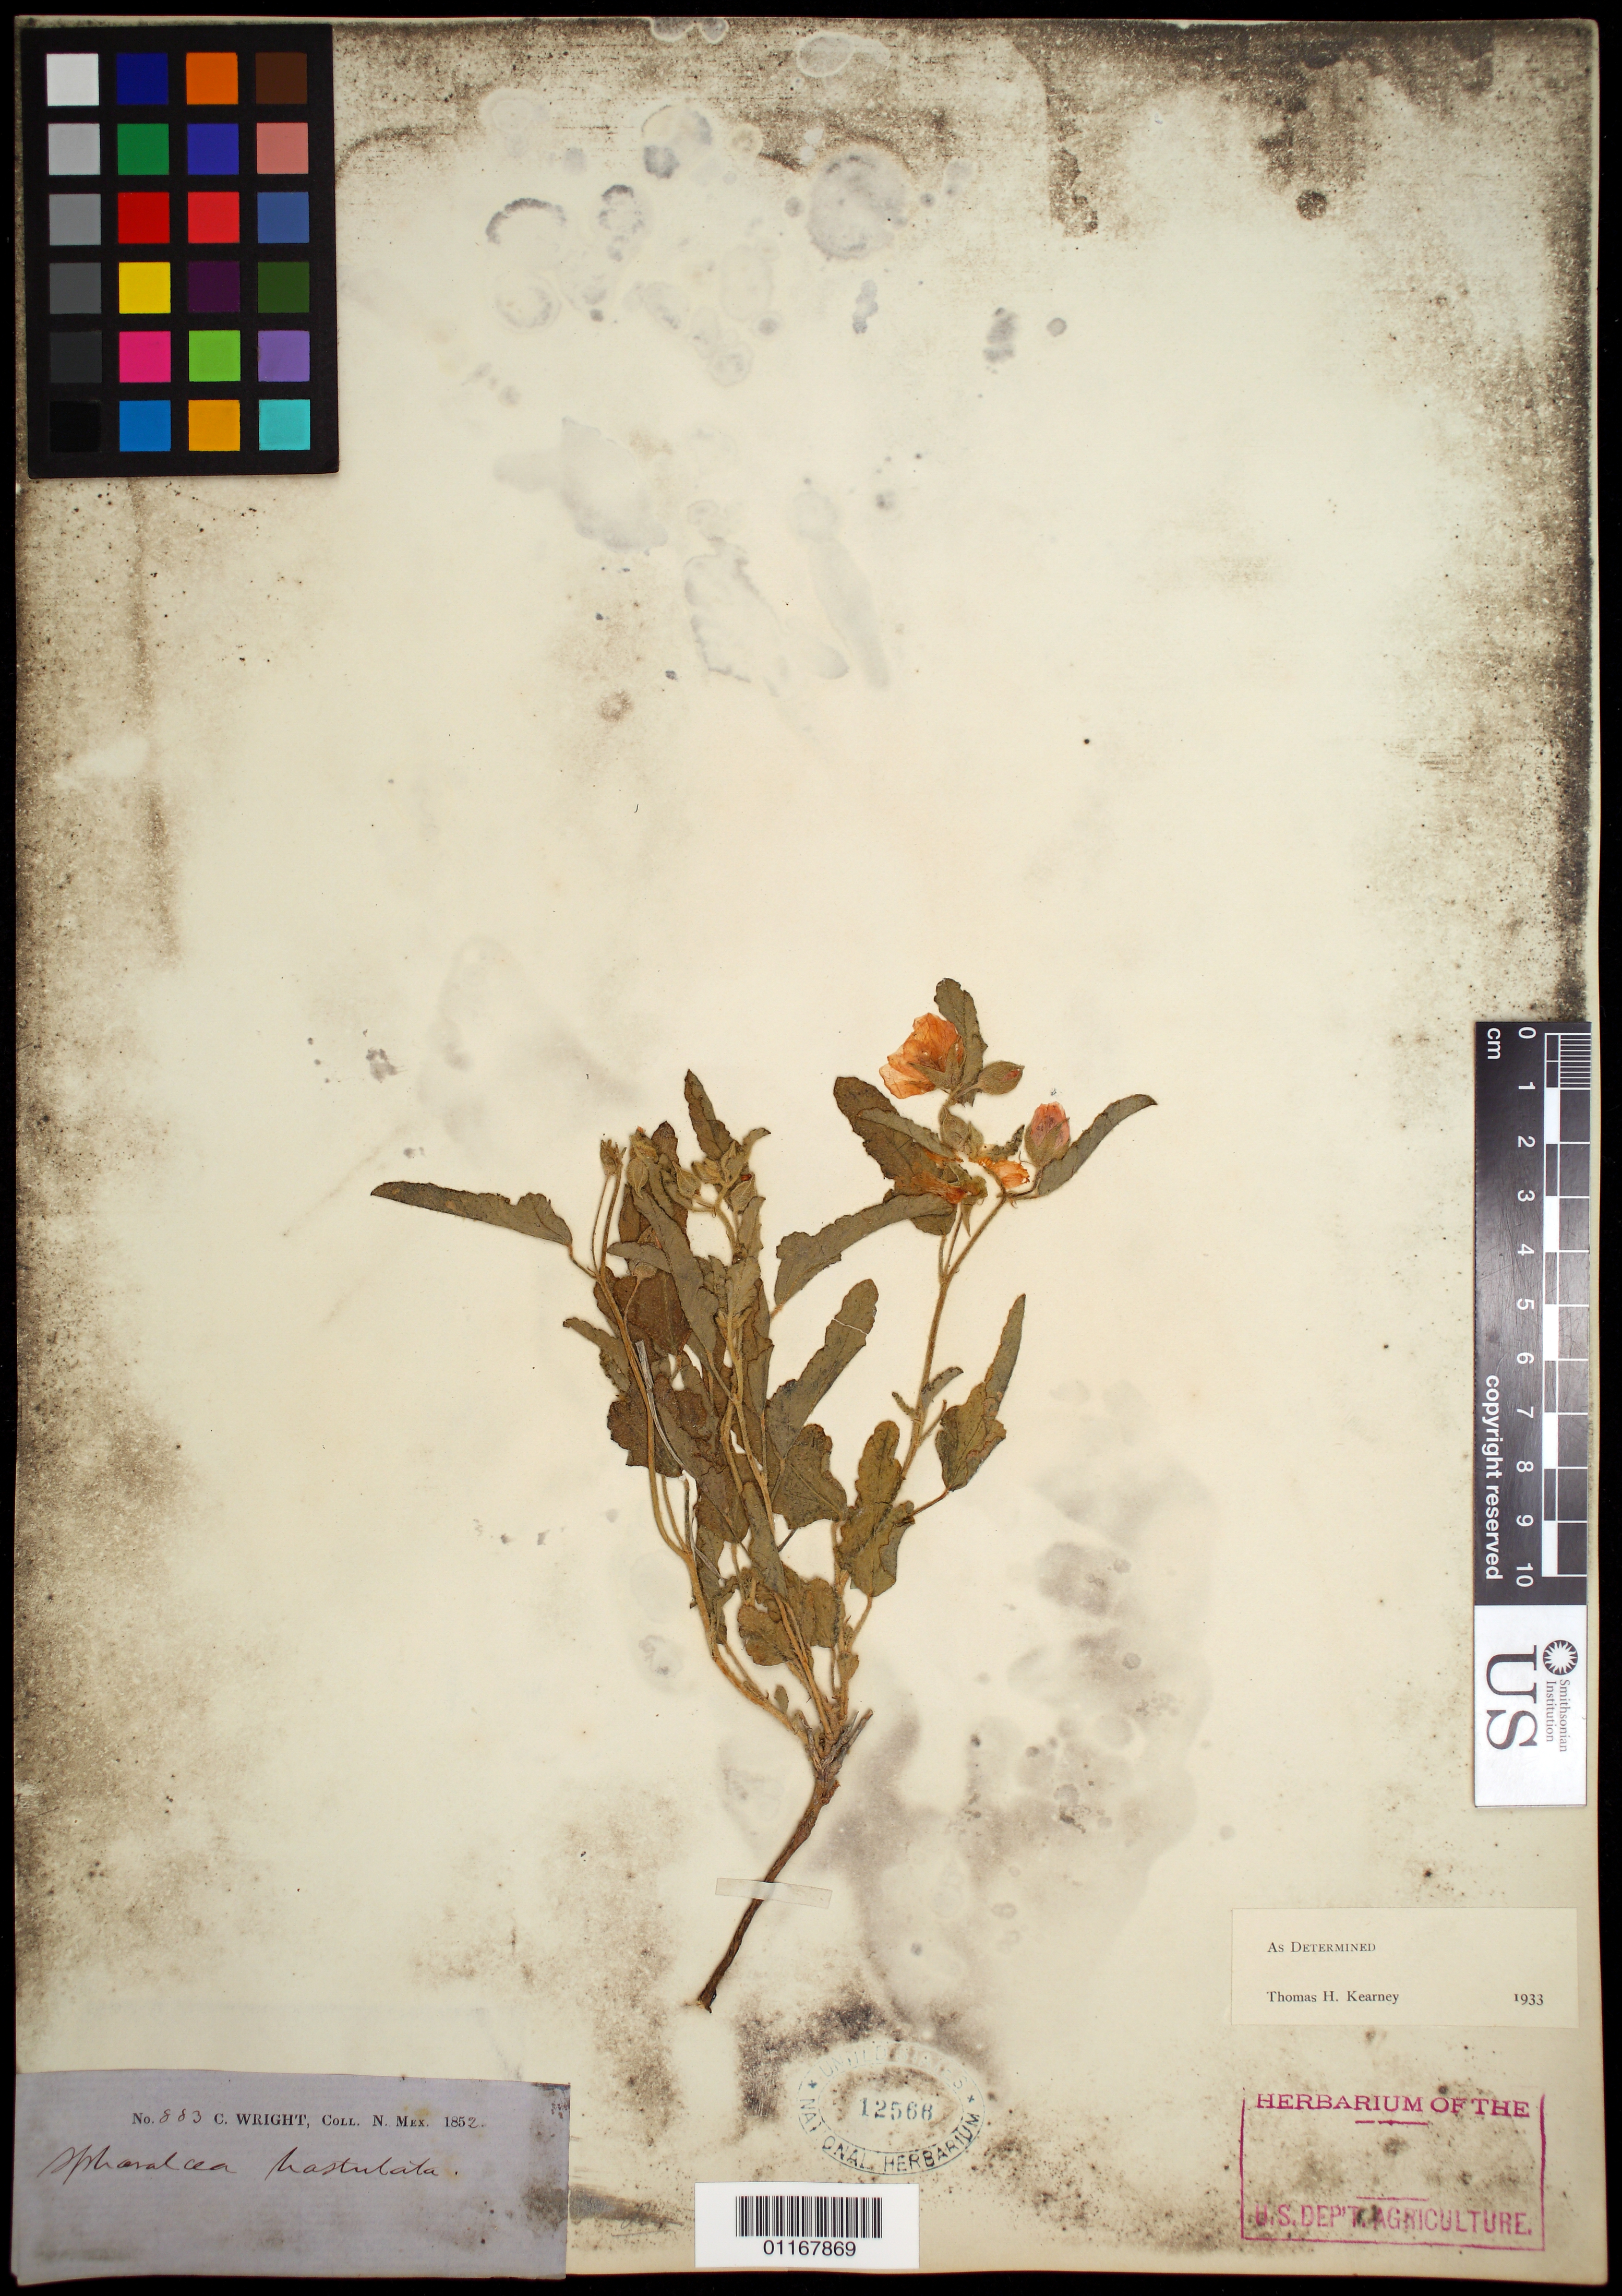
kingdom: Plantae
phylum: Tracheophyta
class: Magnoliopsida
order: Malvales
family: Malvaceae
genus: Sphaeralcea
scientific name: Sphaeralcea hastulata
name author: A. Gray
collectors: C. Wright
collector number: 883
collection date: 1852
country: United States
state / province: New Mexico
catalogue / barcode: US 12568